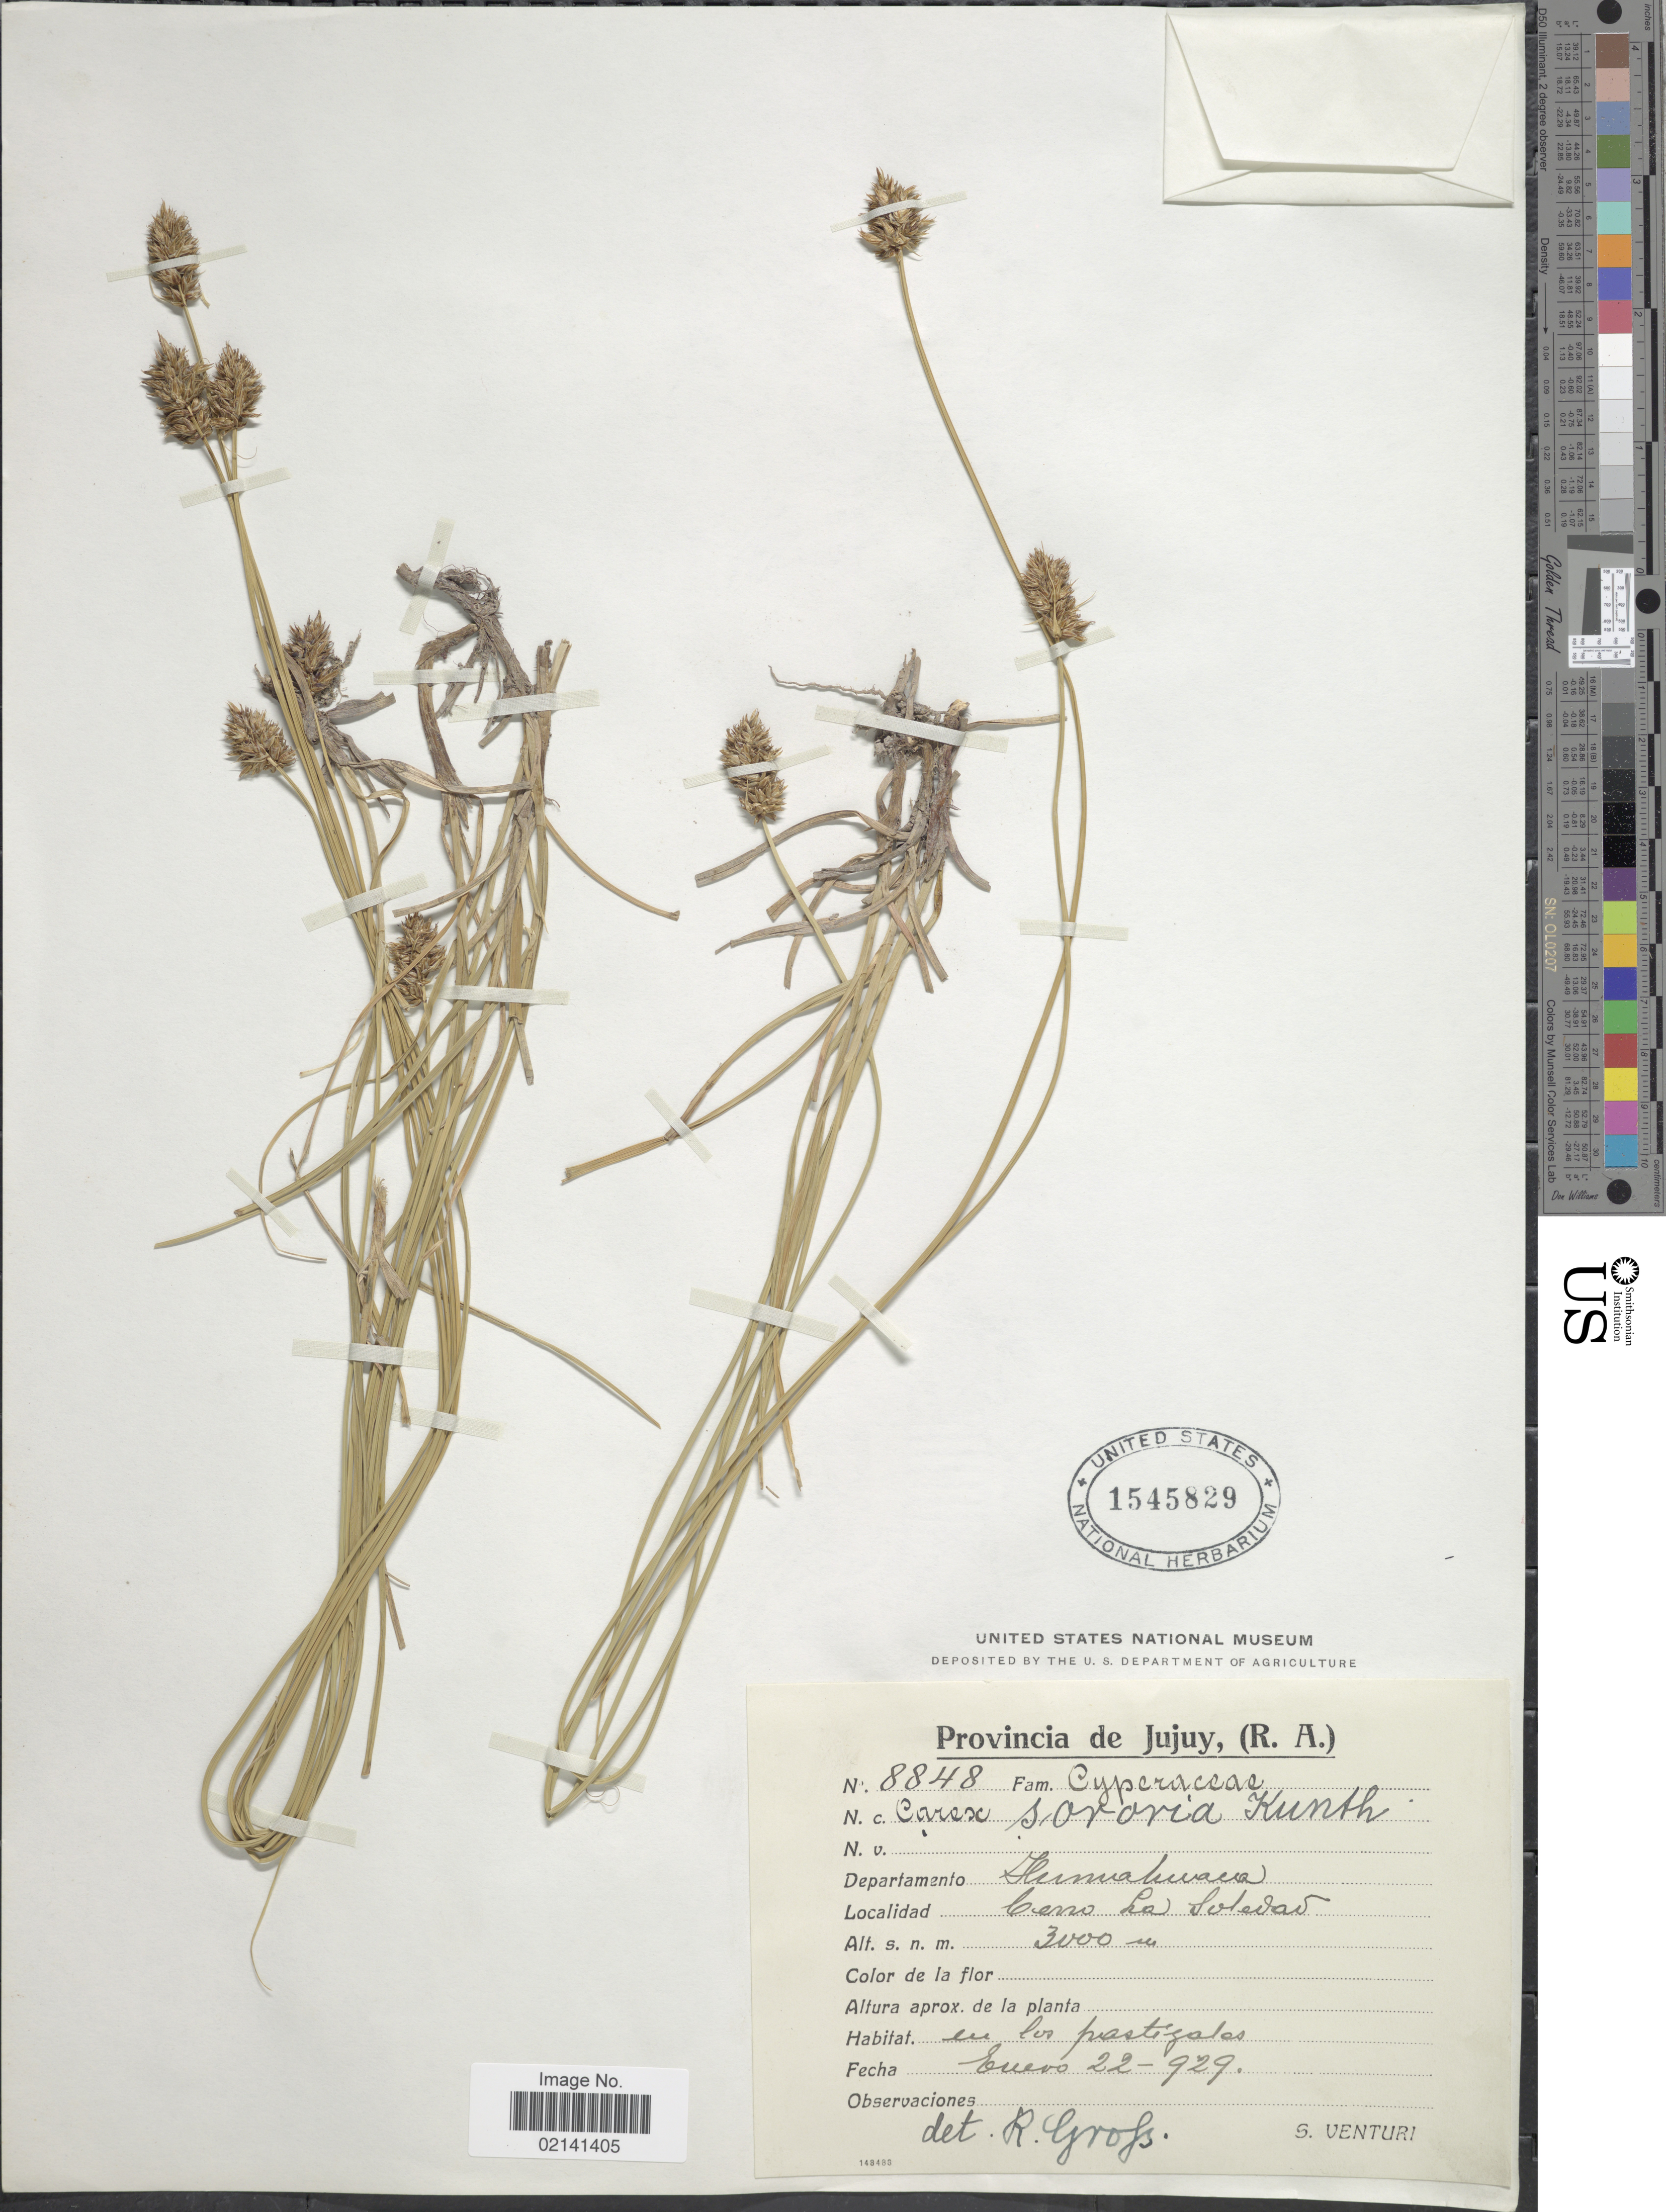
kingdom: Plantae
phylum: Tracheophyta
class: Liliopsida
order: Poales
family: Cyperaceae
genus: Carex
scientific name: Carex macrorrhiza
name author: Boeckeler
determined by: Jimnéz-Mejias, Pedro, (UPOS), Universidad Pablo de Olavide (SPAIN)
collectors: S. Venturi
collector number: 8848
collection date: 1929-01-22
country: Argentina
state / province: Jujuy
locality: Provincia de Jujuy, (R. A.) Departamento Humahuaca, Cerro La Soledad.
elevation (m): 3000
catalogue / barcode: US 1545829